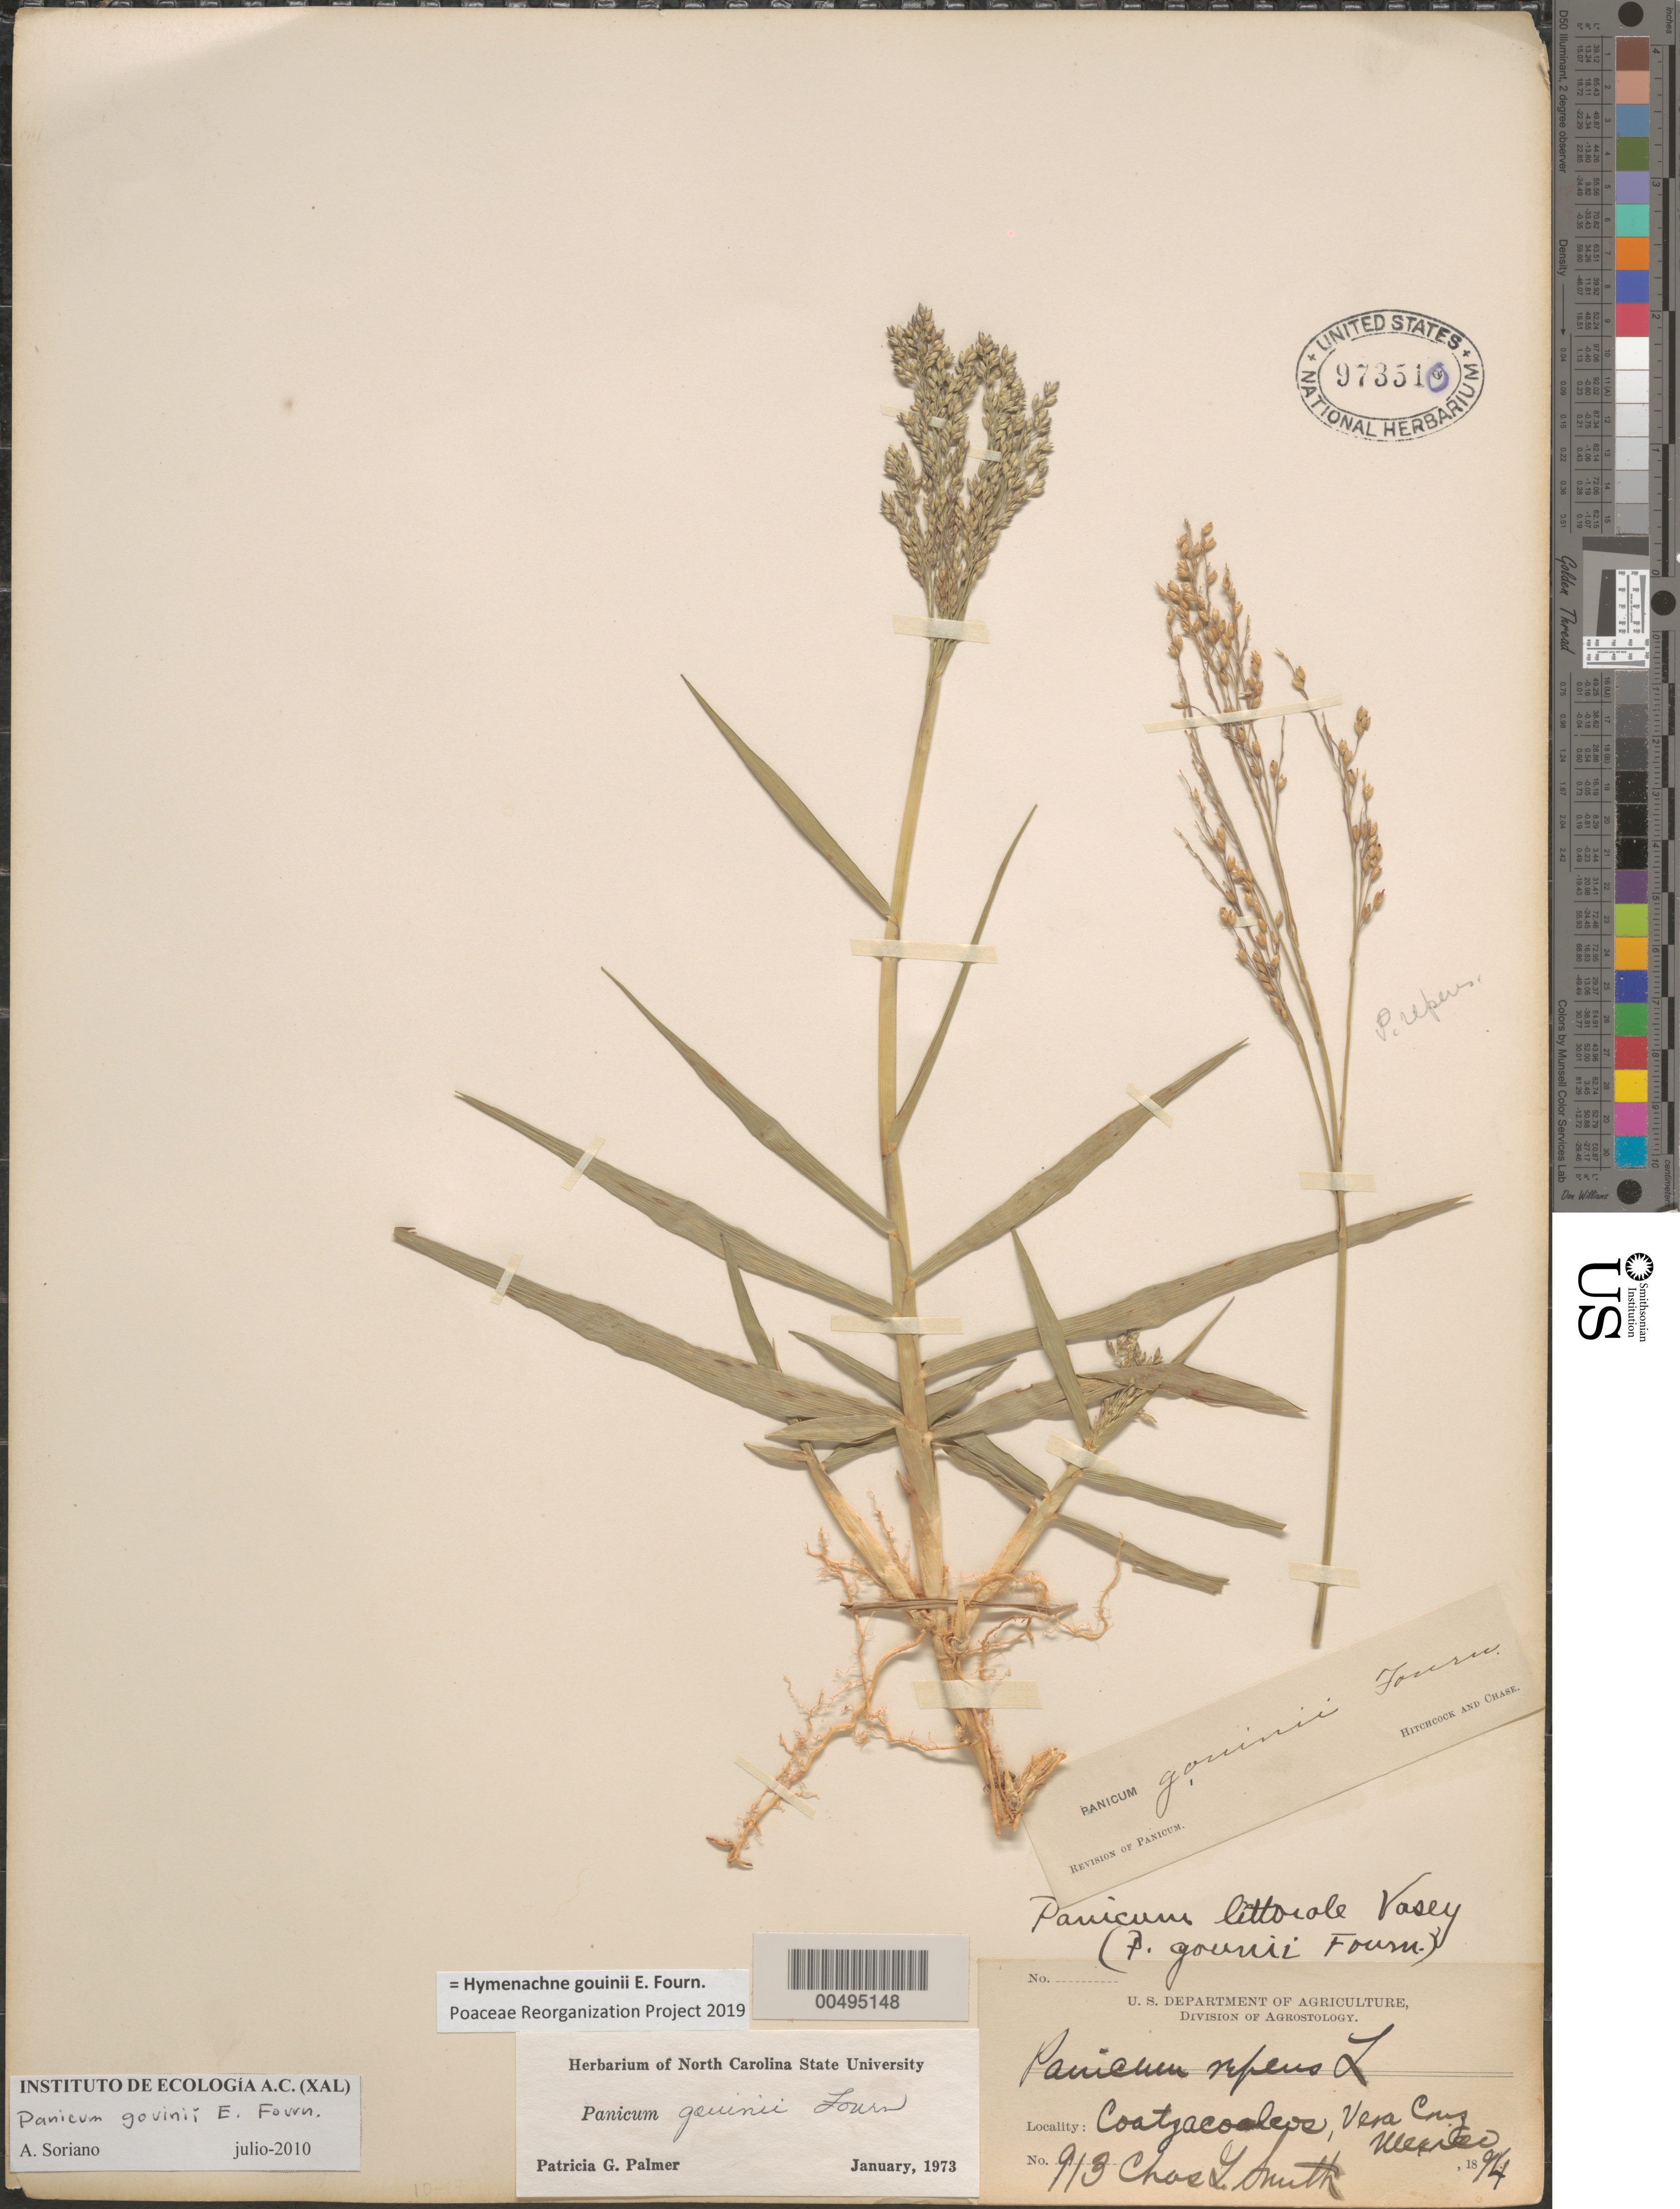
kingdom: Plantae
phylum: Tracheophyta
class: Liliopsida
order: Poales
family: Poaceae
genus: Panicum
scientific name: Panicum gouinii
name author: E. Fourn.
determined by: Palmer, P. G.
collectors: C. G. Smith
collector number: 913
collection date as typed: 1894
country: Mexico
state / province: Veracruz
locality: Coatzacoalcos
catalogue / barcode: US 973510